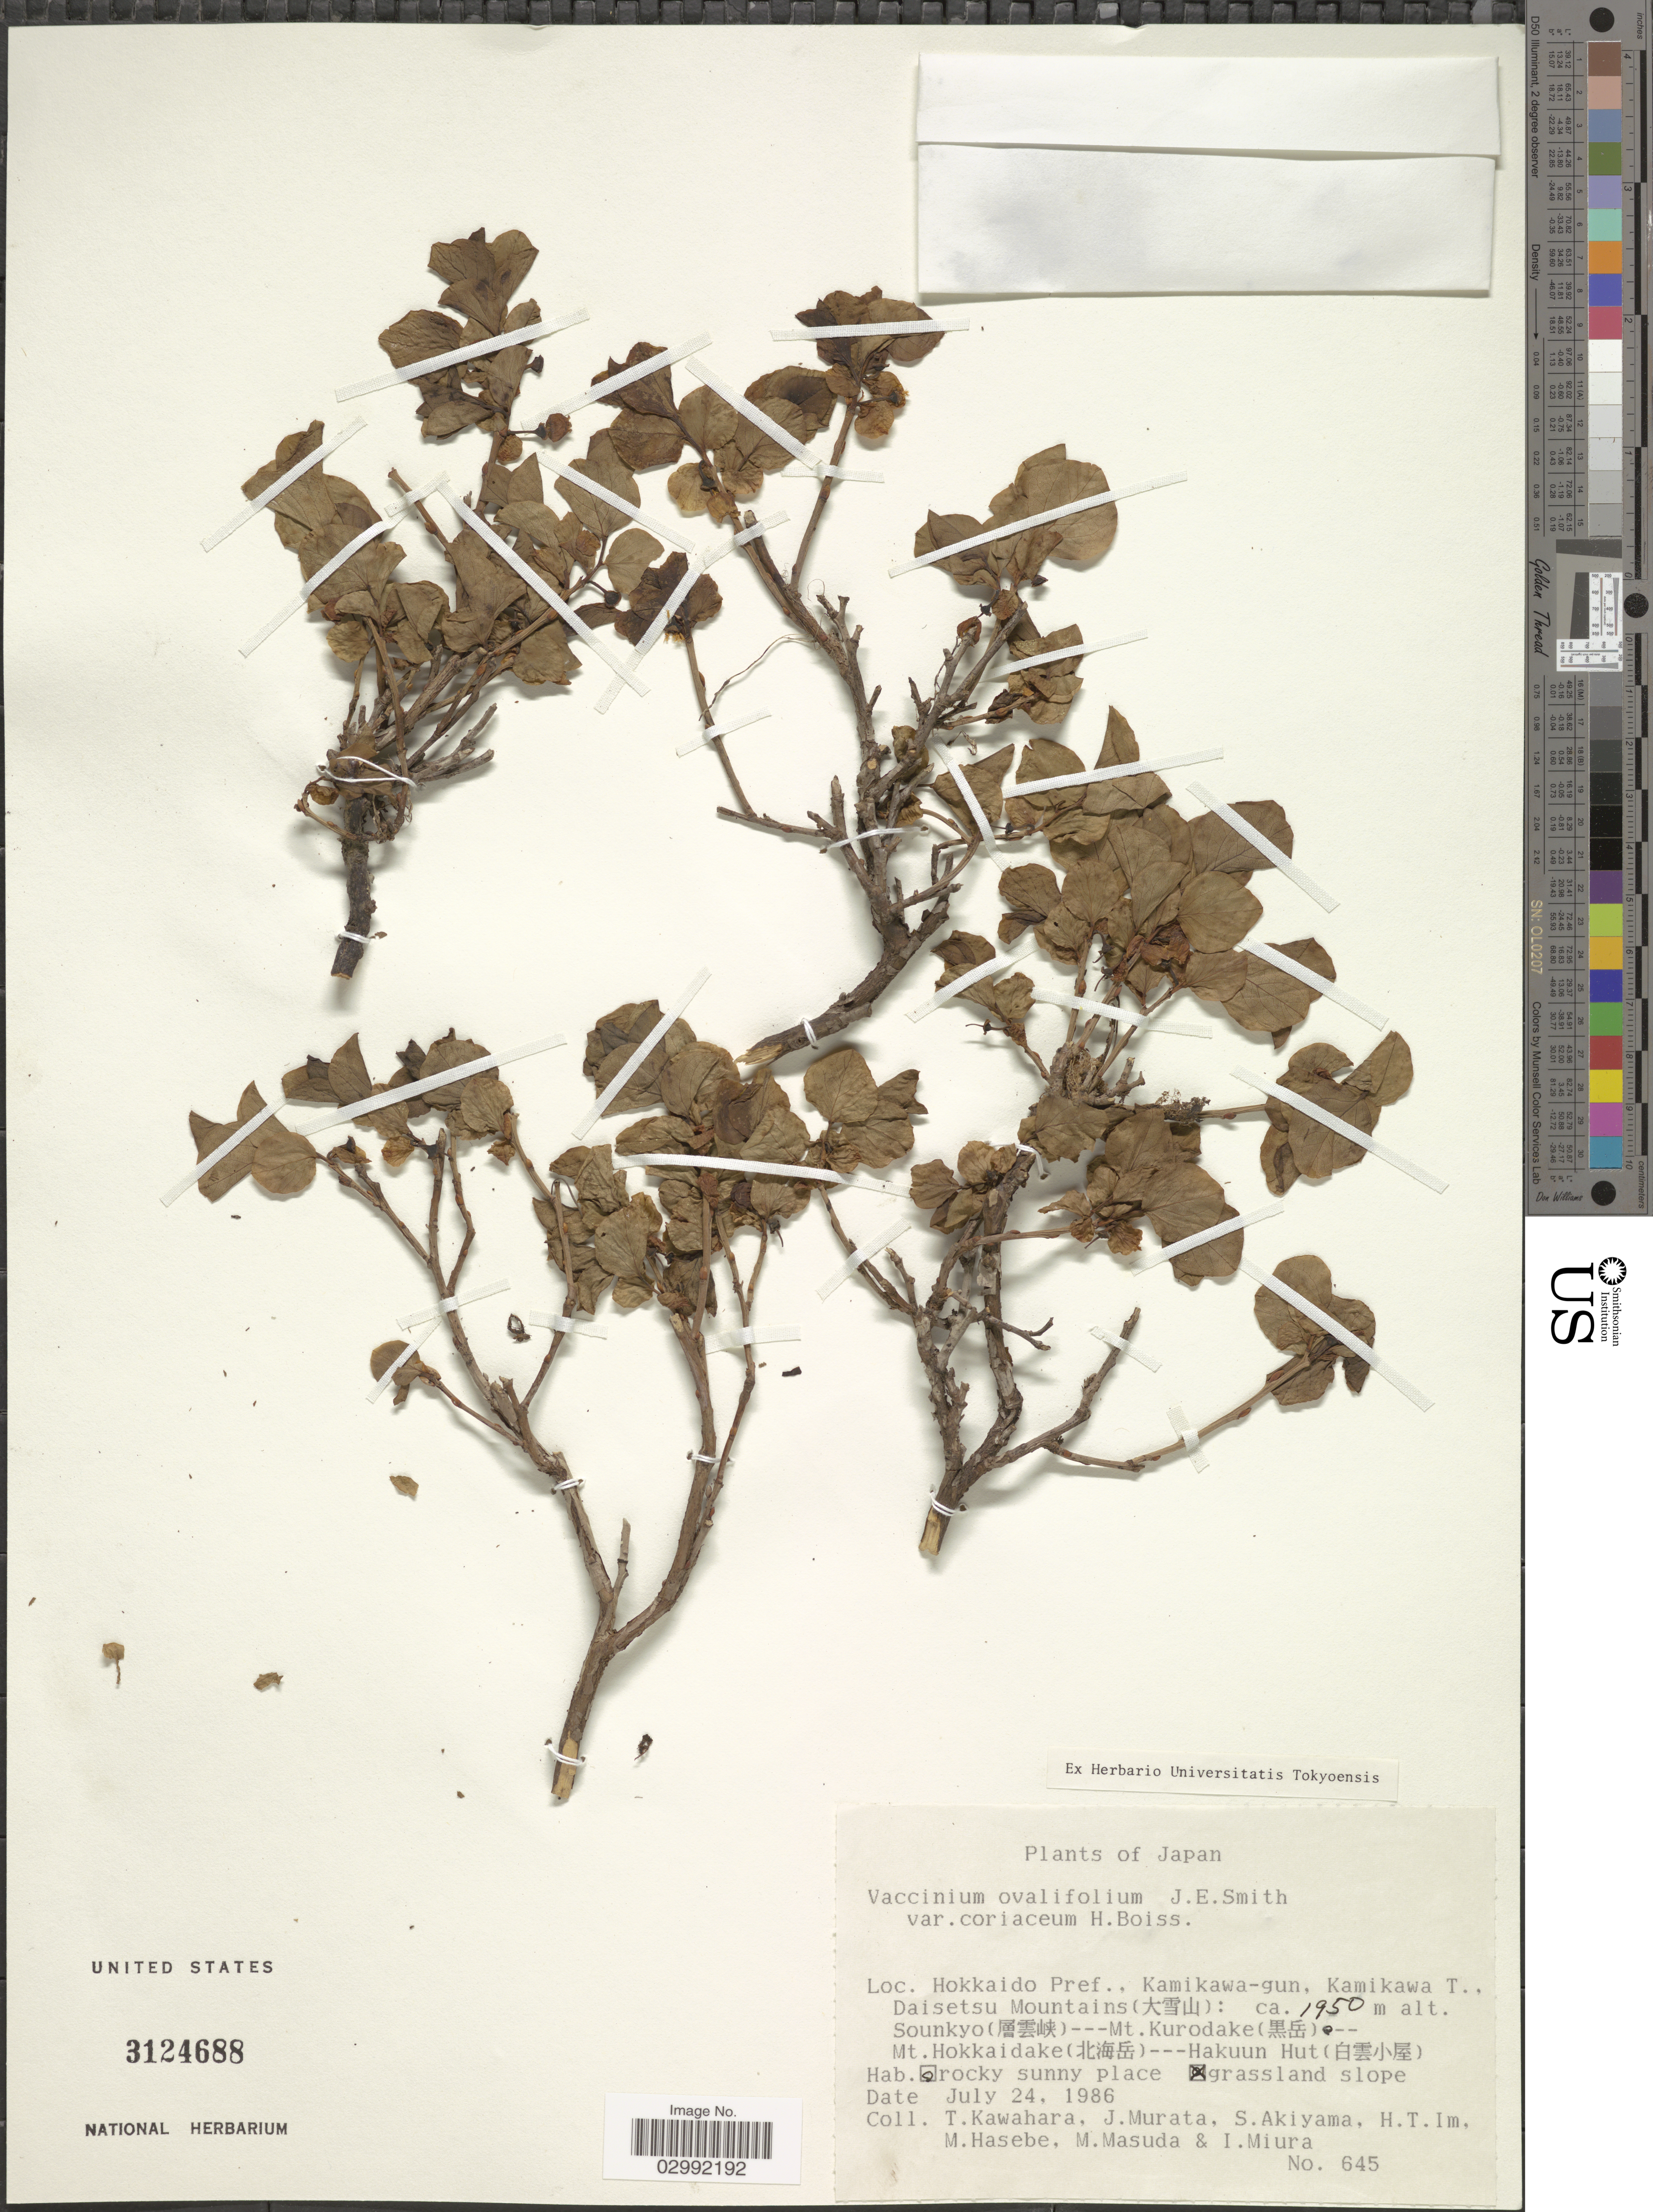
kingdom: Plantae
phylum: Tracheophyta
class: Magnoliopsida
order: Ericales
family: Ericaceae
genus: Vaccinium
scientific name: Vaccinium ovalifolium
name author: Sm.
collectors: T. Kawahara, J. Murata, Shinobu Akiyama, H. Im & et al.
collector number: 645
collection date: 1986-07-24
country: Japan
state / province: Hokkaidō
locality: Hokkaido Pref., Kaimkawa-gun, Kamikawa T., Daisetsu Mountains, Sounkyo, Mt. Kurodake, Mt. Hokkaidake, Hakuun Hut.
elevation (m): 1950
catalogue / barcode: US 3124688